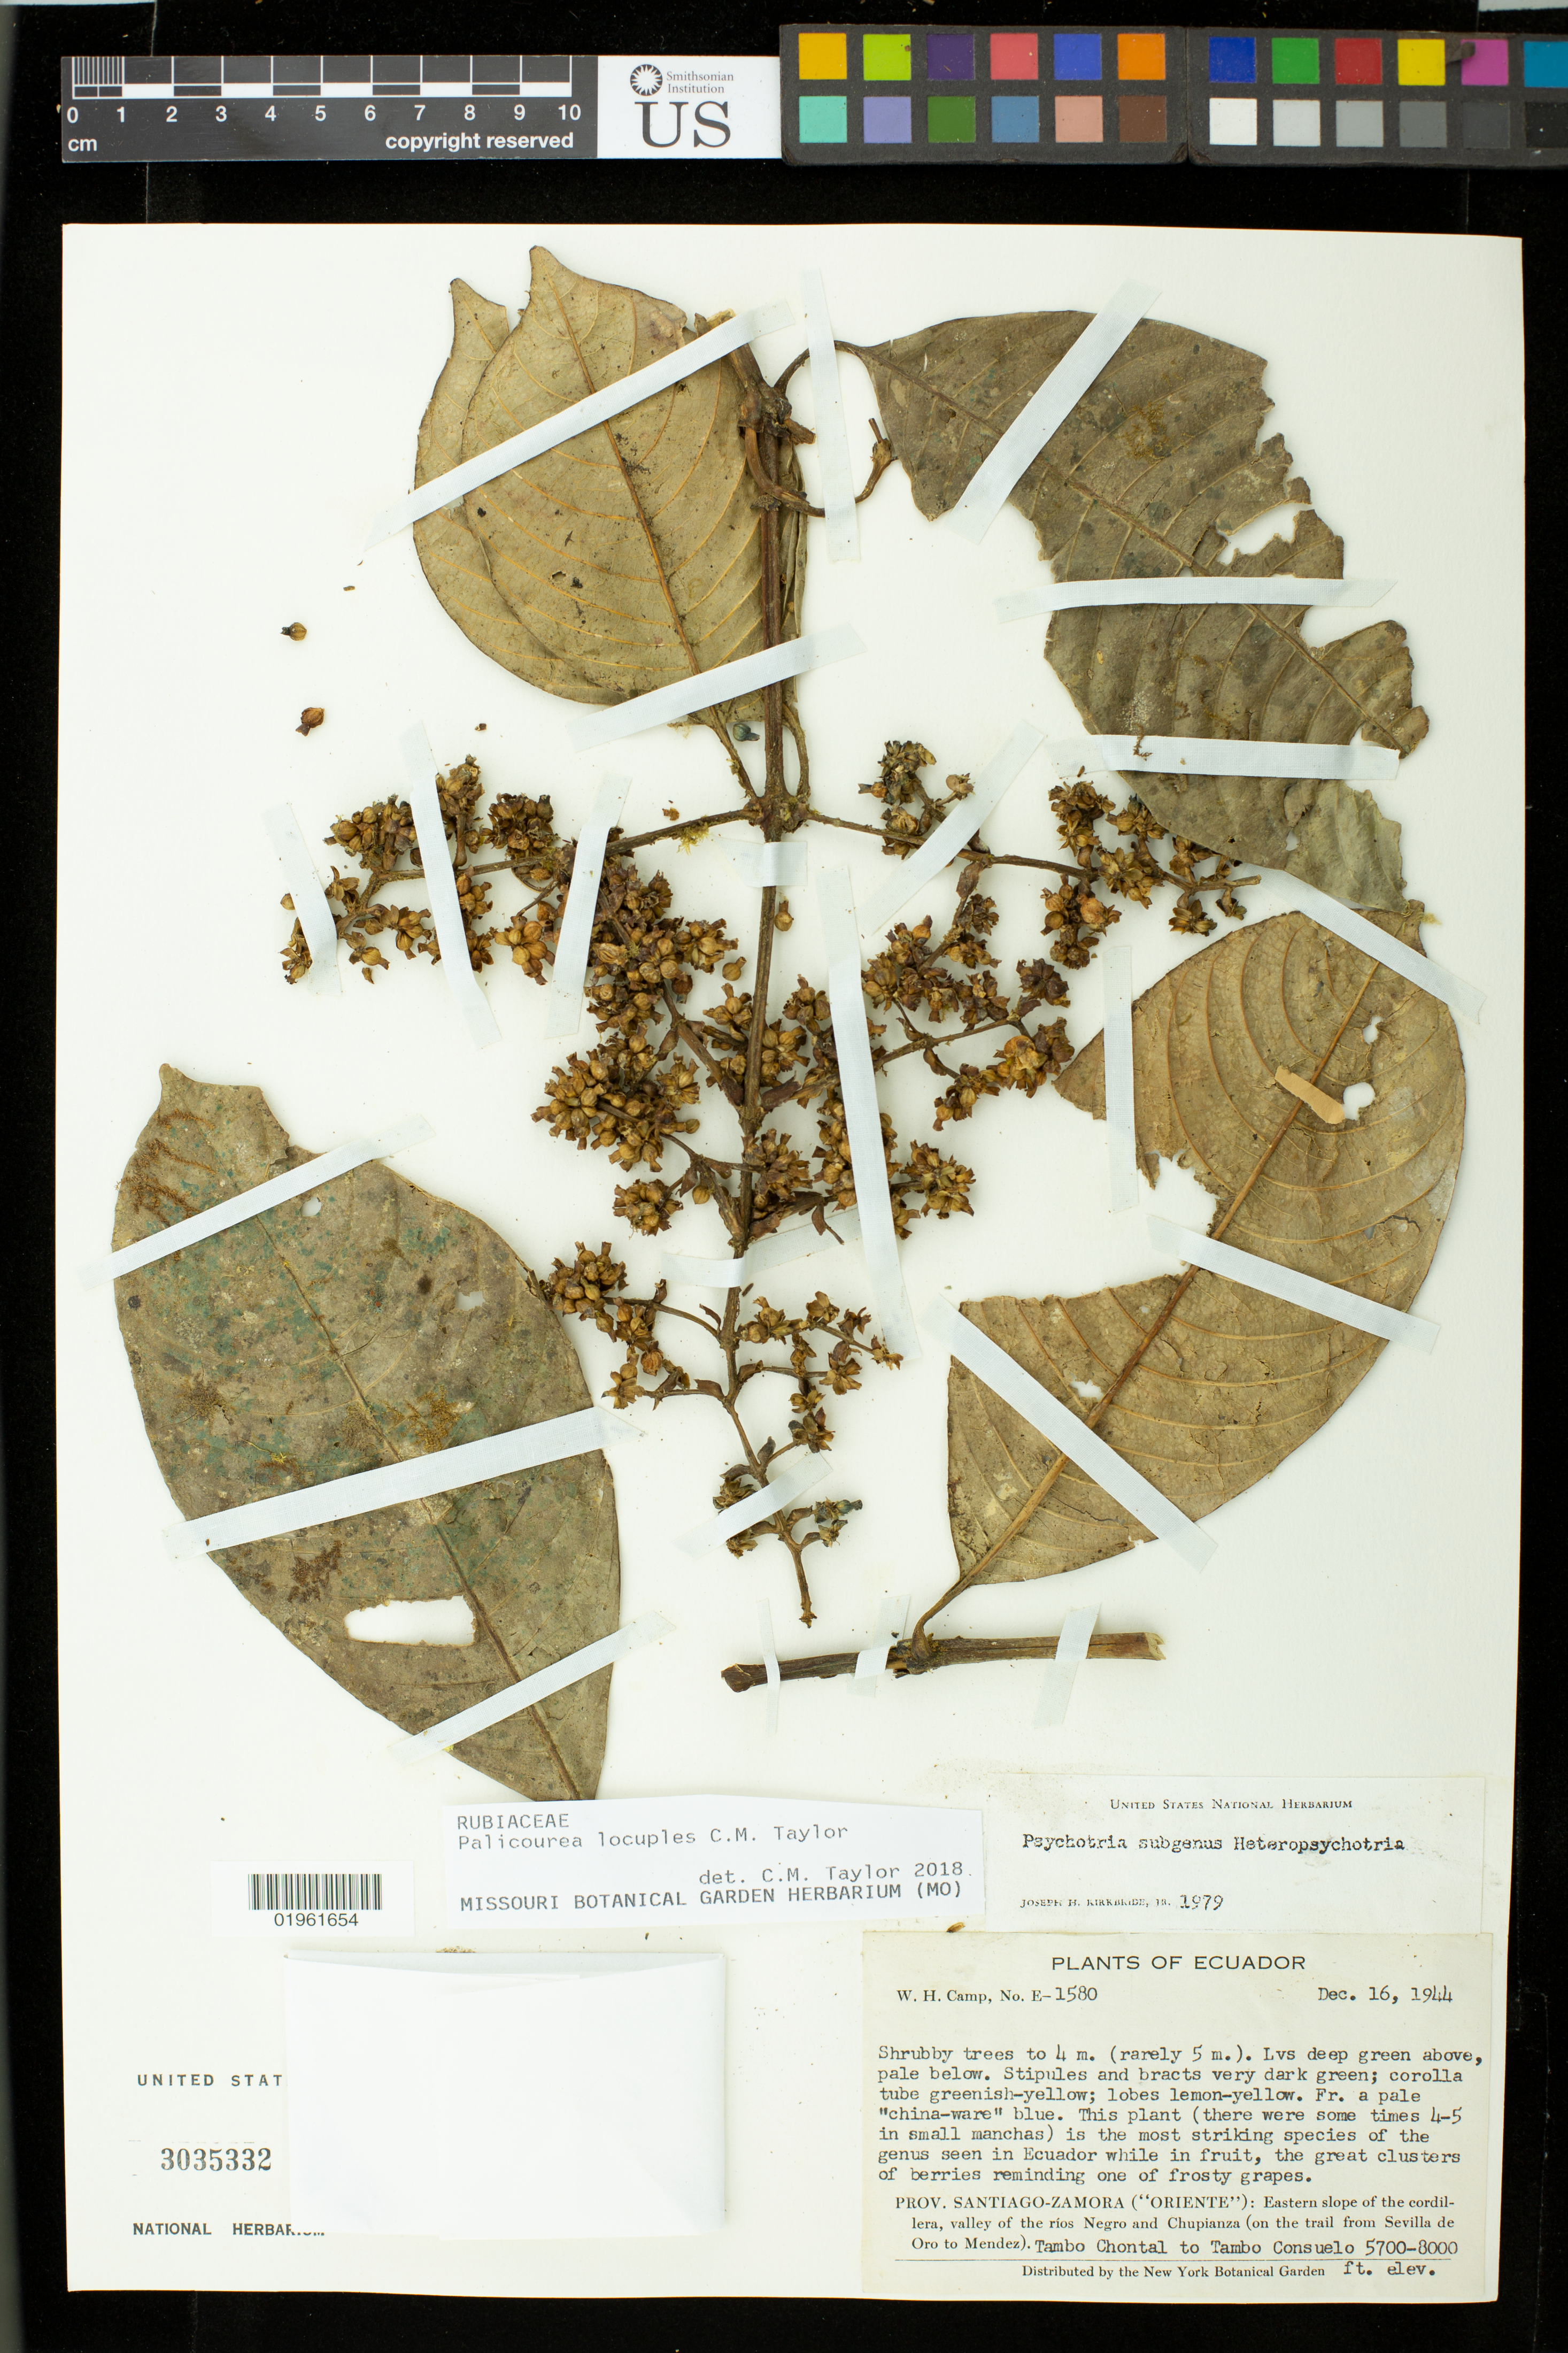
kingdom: Plantae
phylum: Tracheophyta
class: Magnoliopsida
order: Gentianales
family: Rubiaceae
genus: Palicourea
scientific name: Palicourea locuples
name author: C.M. Taylor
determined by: Taylor, Charlotte M.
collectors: W. H. Camp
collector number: E-1580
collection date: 1944-12-16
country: Ecuador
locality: Tambo Chontal to Tambo Consuelo, Prov. Santiago-Zamora ("Oriente"): Eastern slope of the cordillera, valley of the rios Negro and Chupianza (on the trail from Sevilla de Oro de Mendez)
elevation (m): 1737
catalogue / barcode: US 3035332